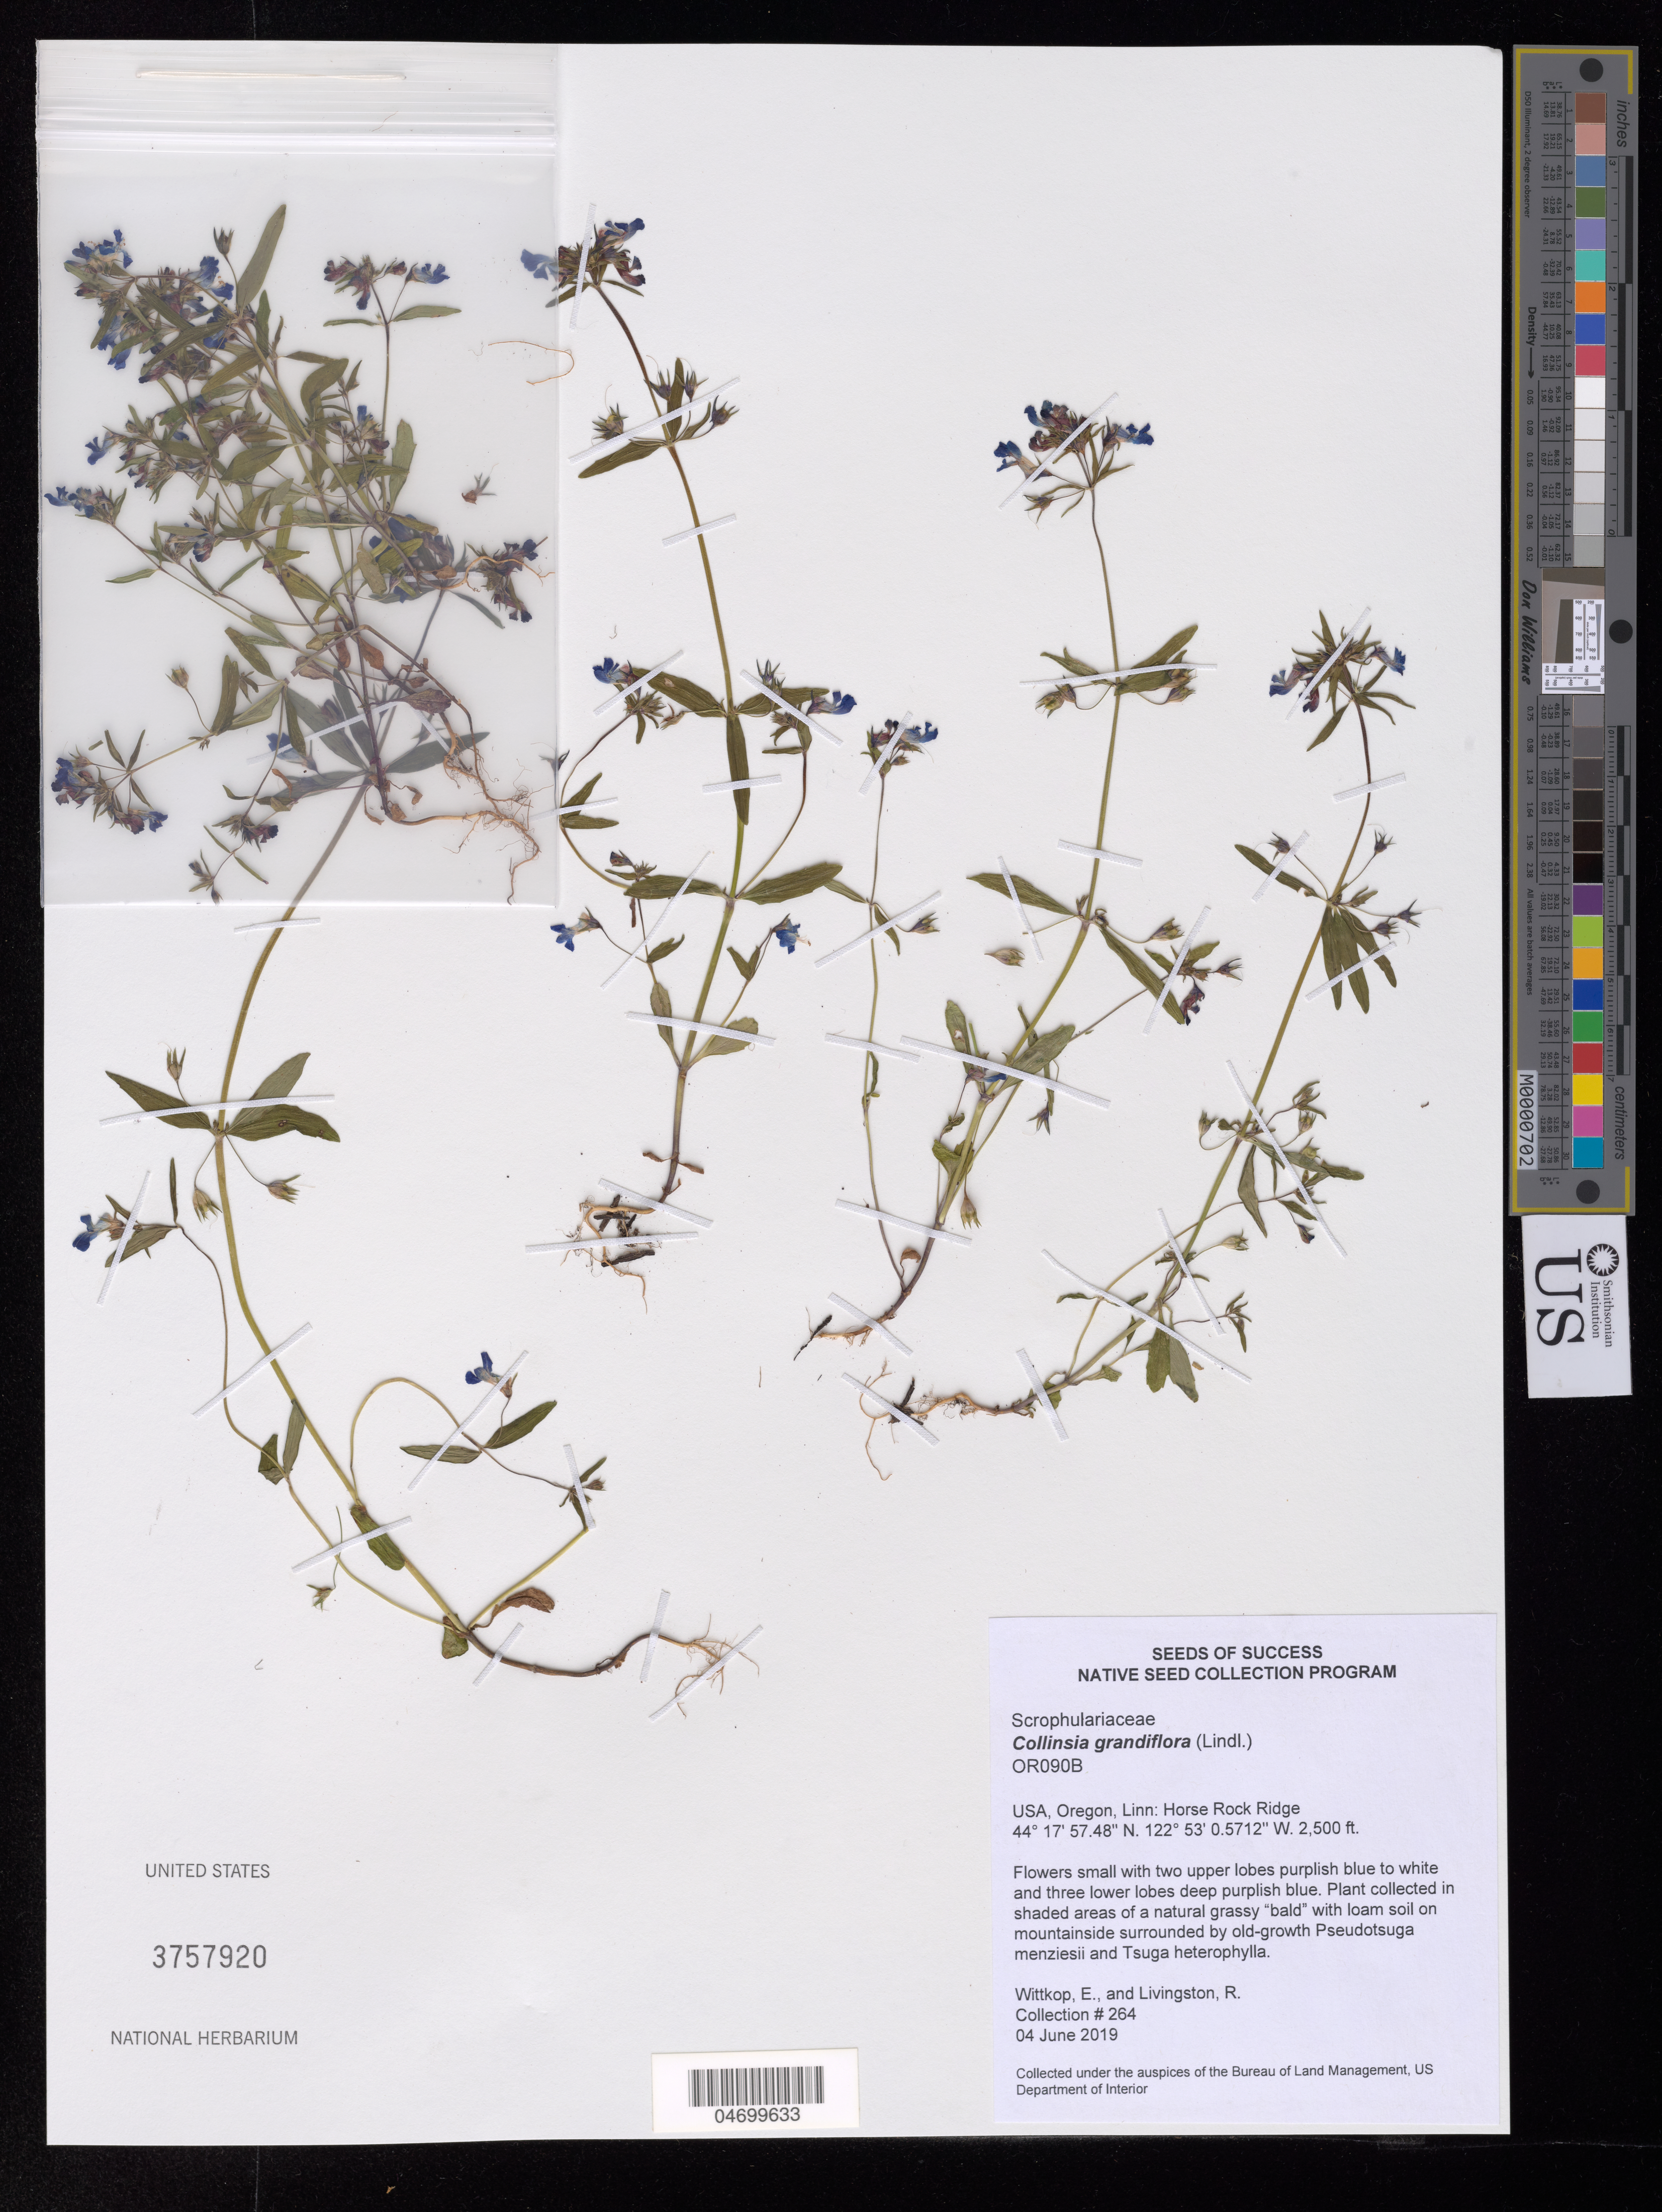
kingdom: Plantae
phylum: Tracheophyta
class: Magnoliopsida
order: Lamiales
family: Plantaginaceae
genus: Collinsia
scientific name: Collinsia grandiflora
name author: Lindl.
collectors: E. Wittkop & R. Livingston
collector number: OR090B-264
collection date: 2019-06-04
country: United States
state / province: Oregon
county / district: Linn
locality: Horse Rock Ridge.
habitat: Loam soil. Shaded areas of natural grassy "bald"surrounded by old-growth Pseudotsuga menziesii and Tsuga heterophylla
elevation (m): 762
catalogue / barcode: US 3757920